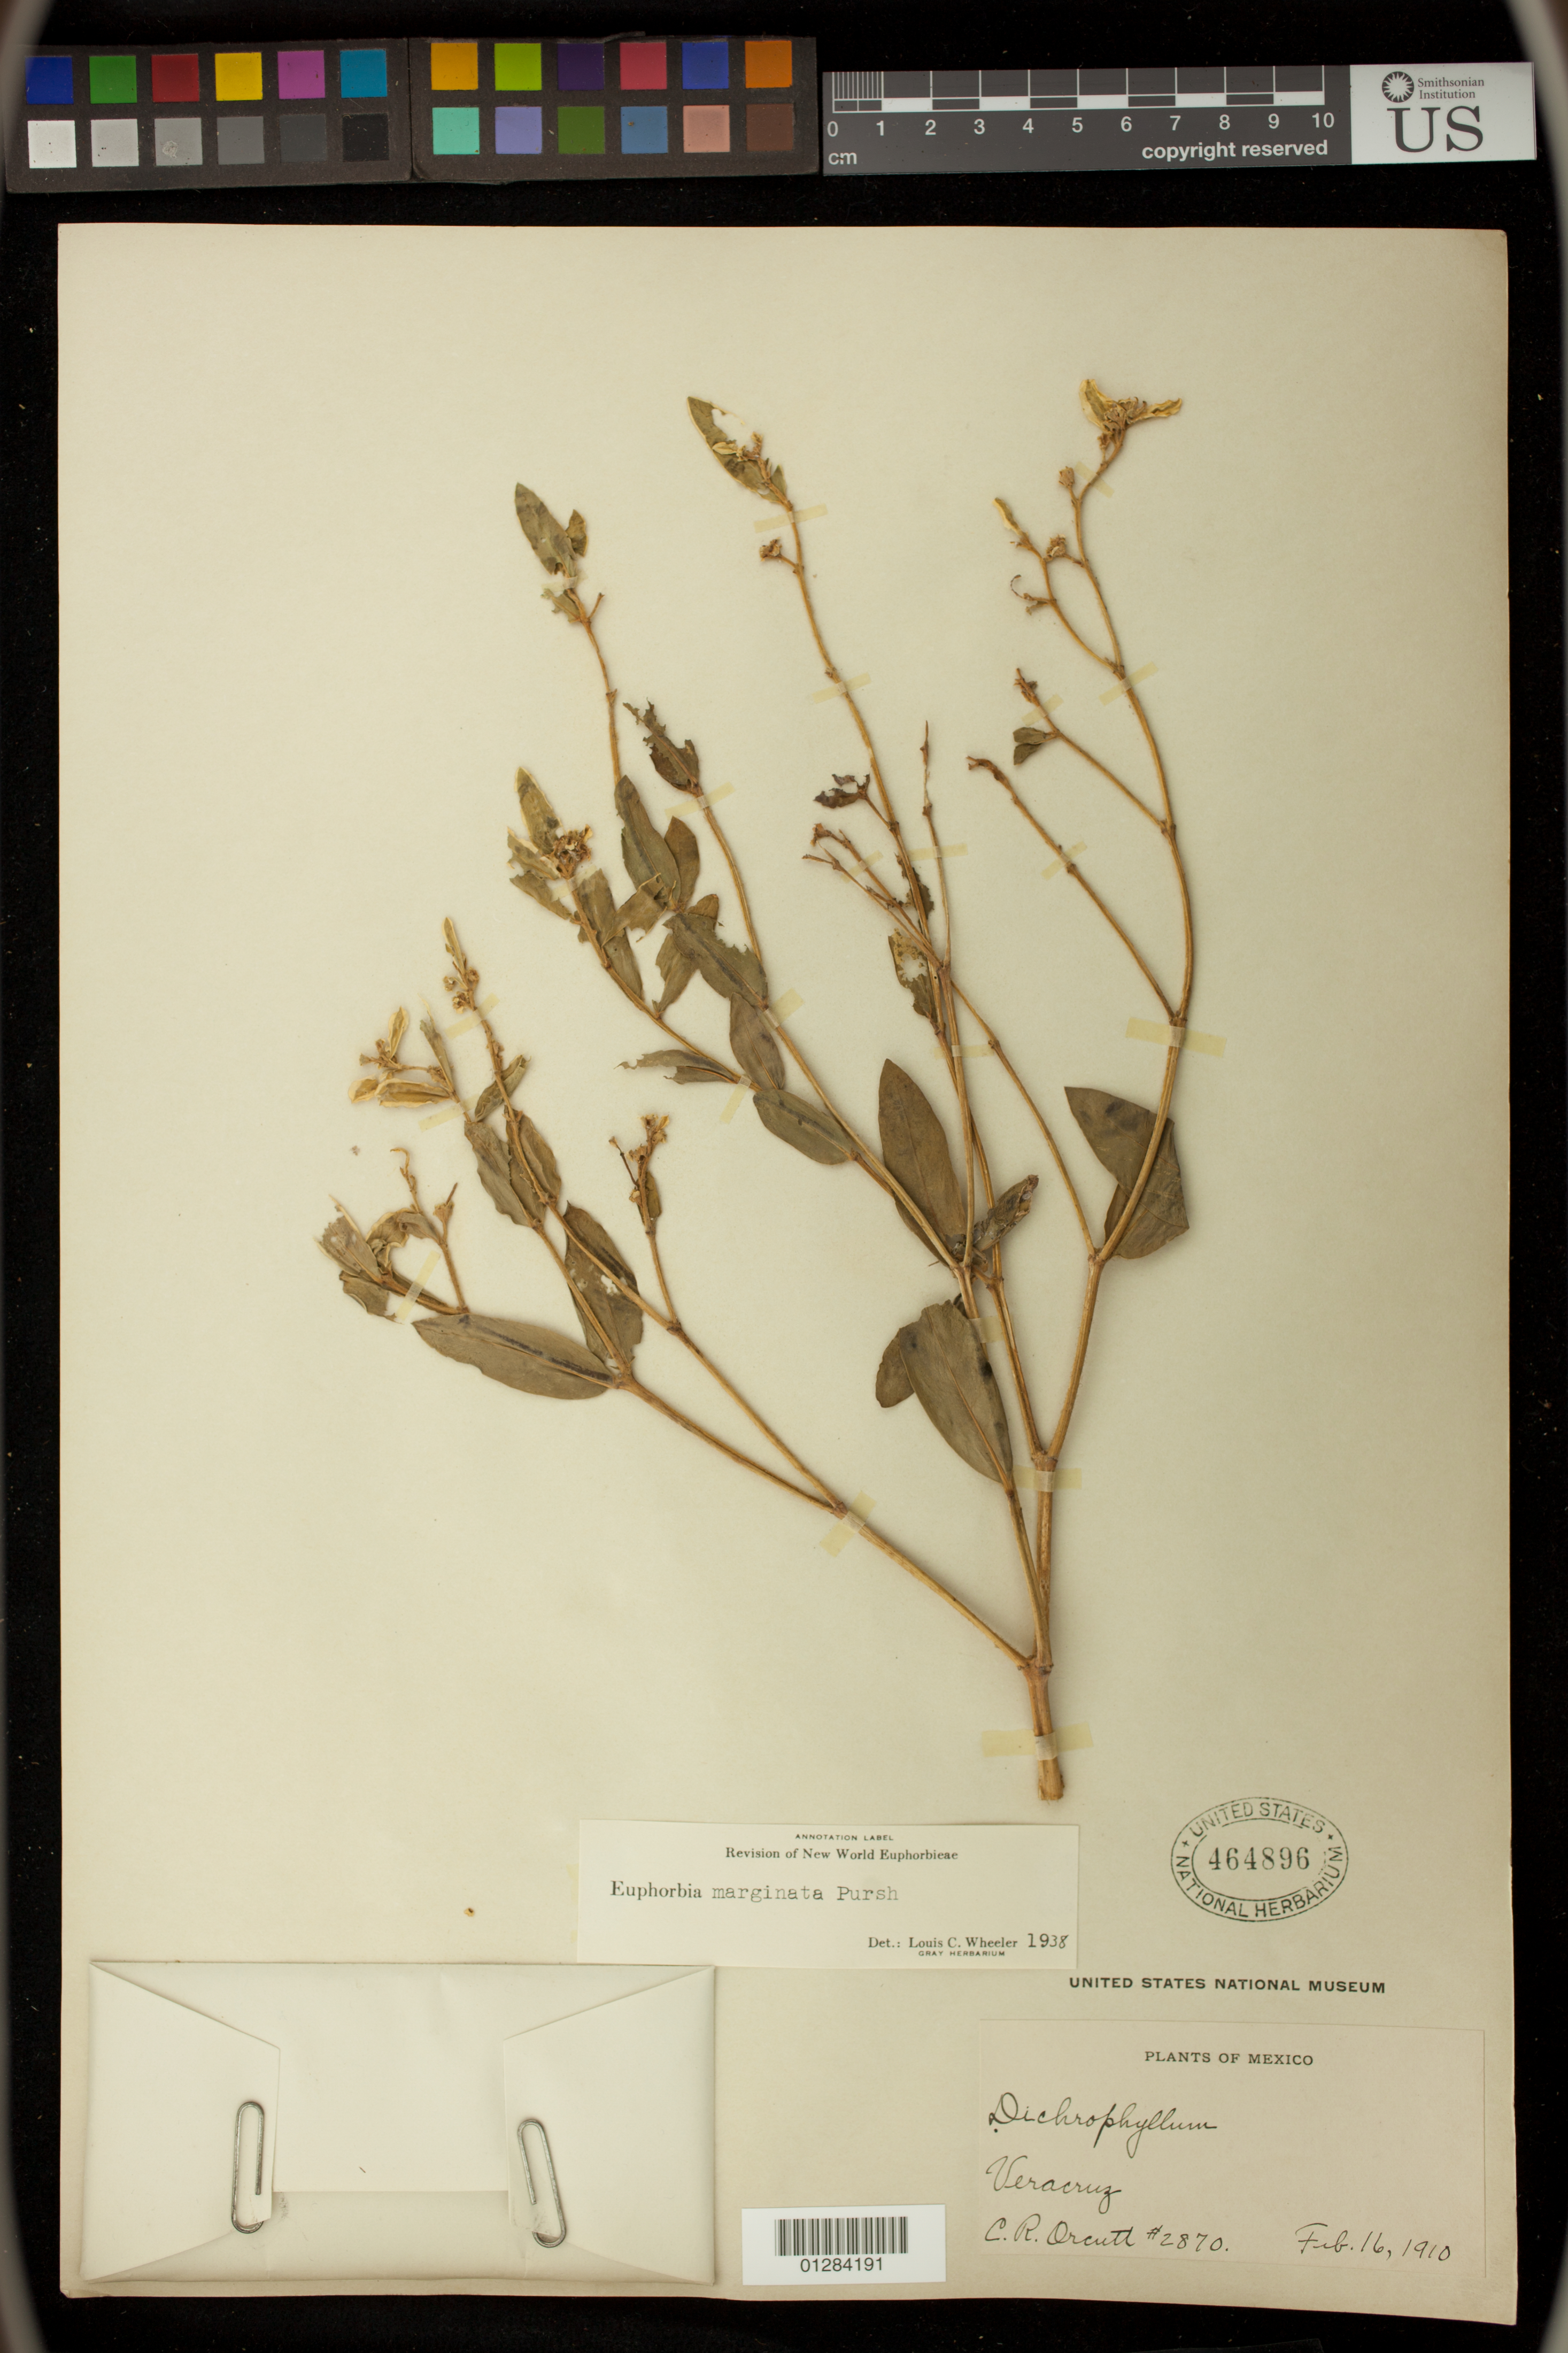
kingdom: Plantae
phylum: Tracheophyta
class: Magnoliopsida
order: Malpighiales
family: Euphorbiaceae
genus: Euphorbia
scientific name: Euphorbia marginata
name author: Pursh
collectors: C. R. Orcutt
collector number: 2870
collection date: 1910-02-16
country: Mexico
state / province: Veracruz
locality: Veracruz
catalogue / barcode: US 464896